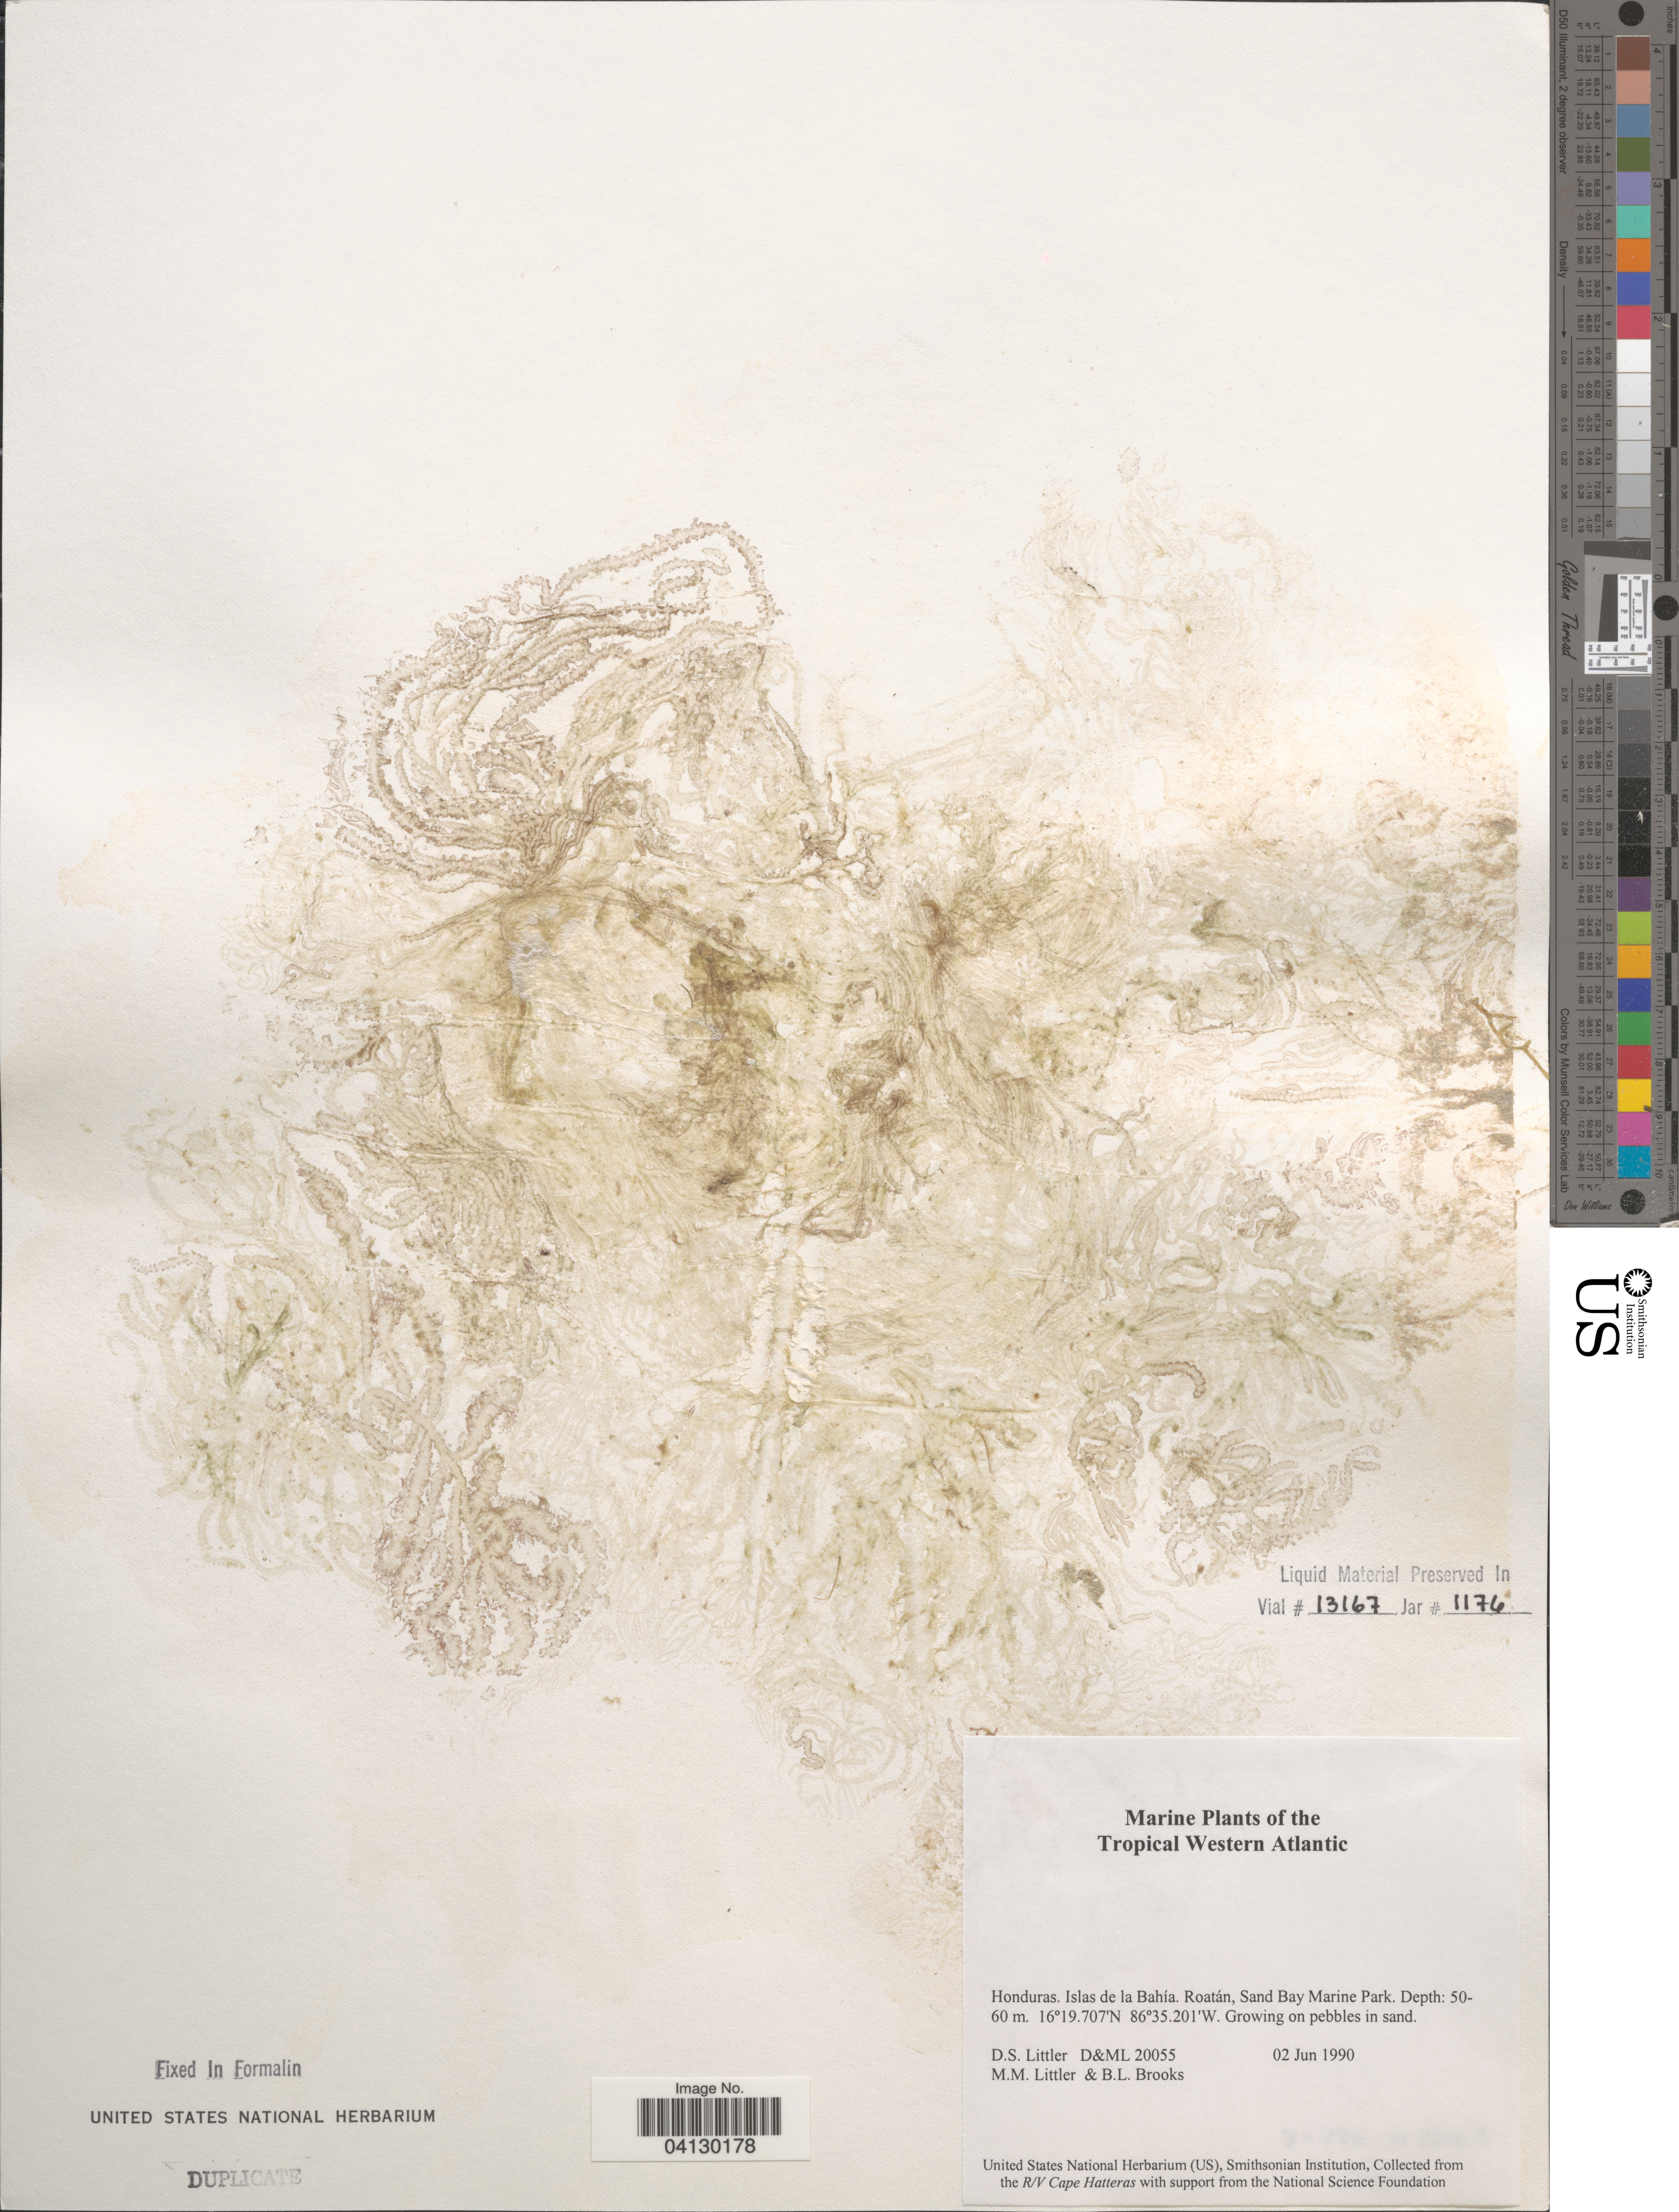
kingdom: Plantae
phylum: Rhodophyta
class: Florideophyceae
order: Corallinales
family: Corallinaceae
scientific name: Crustose Coralline Algae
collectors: D. S. Littler & B. Brooks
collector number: D&ML 20055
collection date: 1990-06-02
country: Honduras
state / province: Islas de la Bahía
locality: The Tropical Western Atlantic. Roatán, Sand Bay Marine Park.